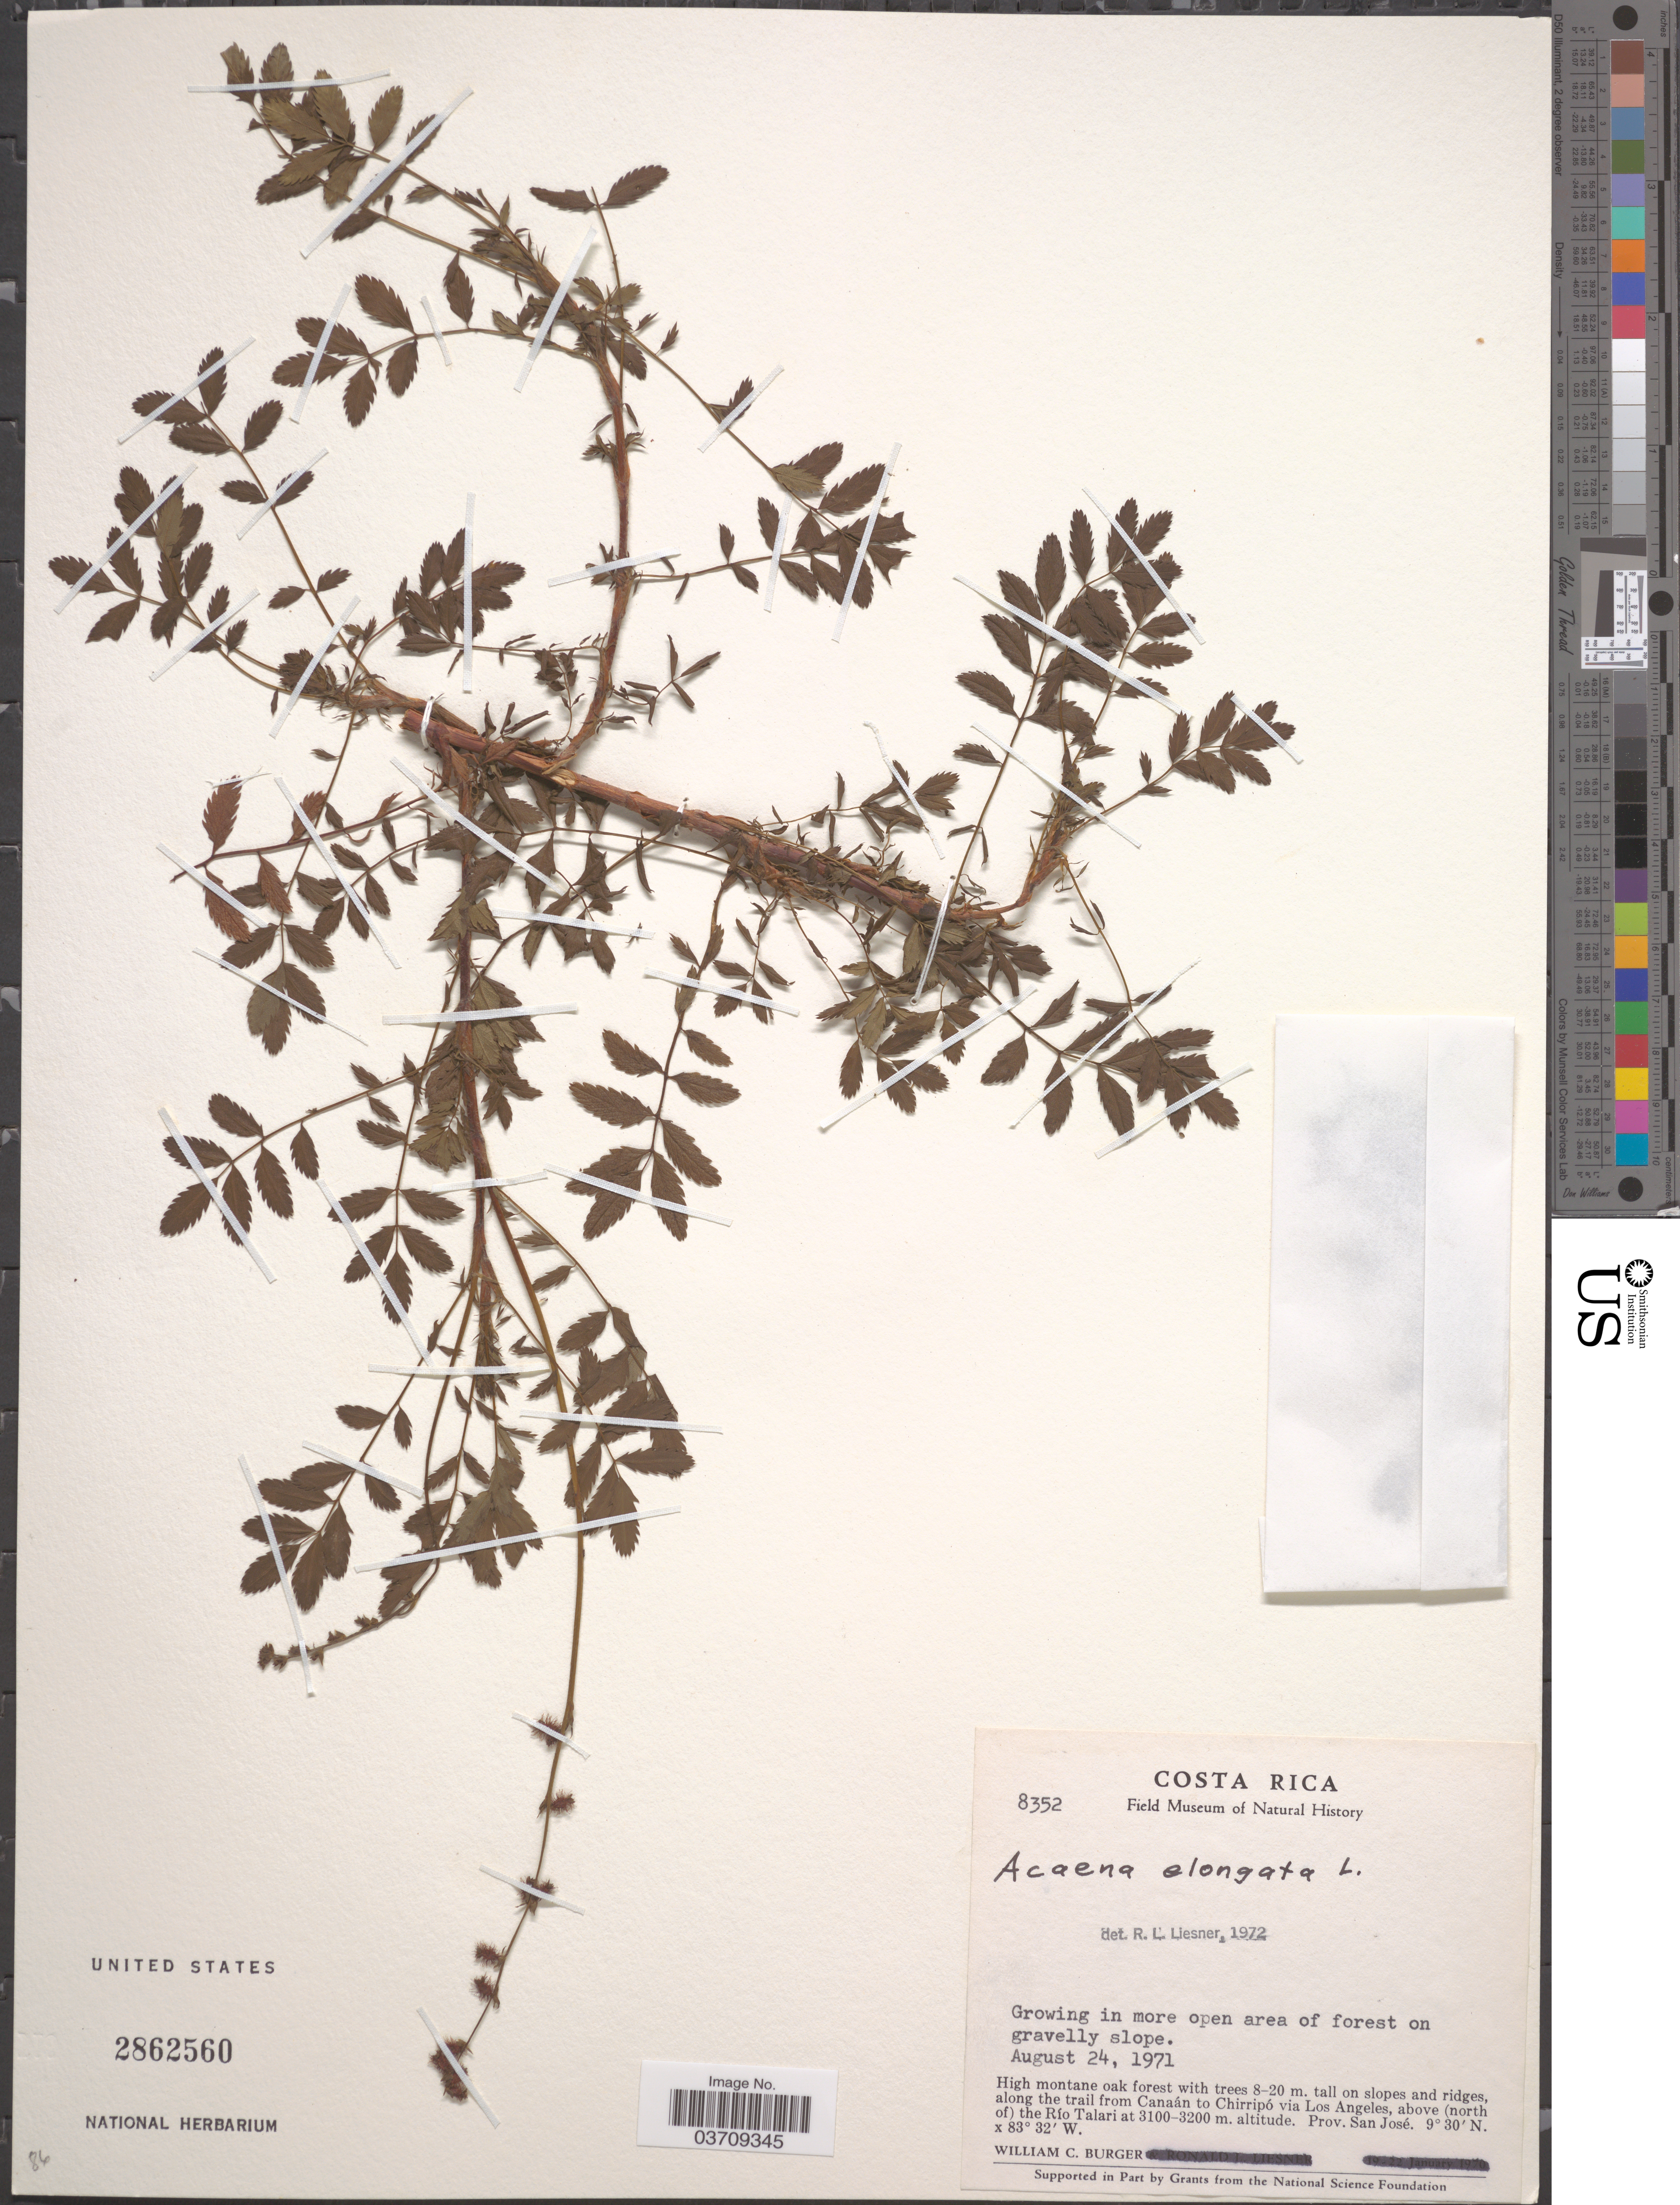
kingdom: Plantae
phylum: Tracheophyta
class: Magnoliopsida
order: Rosales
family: Rosaceae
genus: Acaena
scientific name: Acaena elongata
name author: L.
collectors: W. Burger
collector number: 8352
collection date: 1971-08-24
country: Costa Rica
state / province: San José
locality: Along the trail from Canaán to Chirripó via Los Angeles, above (north of) the Río Talari.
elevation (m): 3100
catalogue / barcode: US 2862560